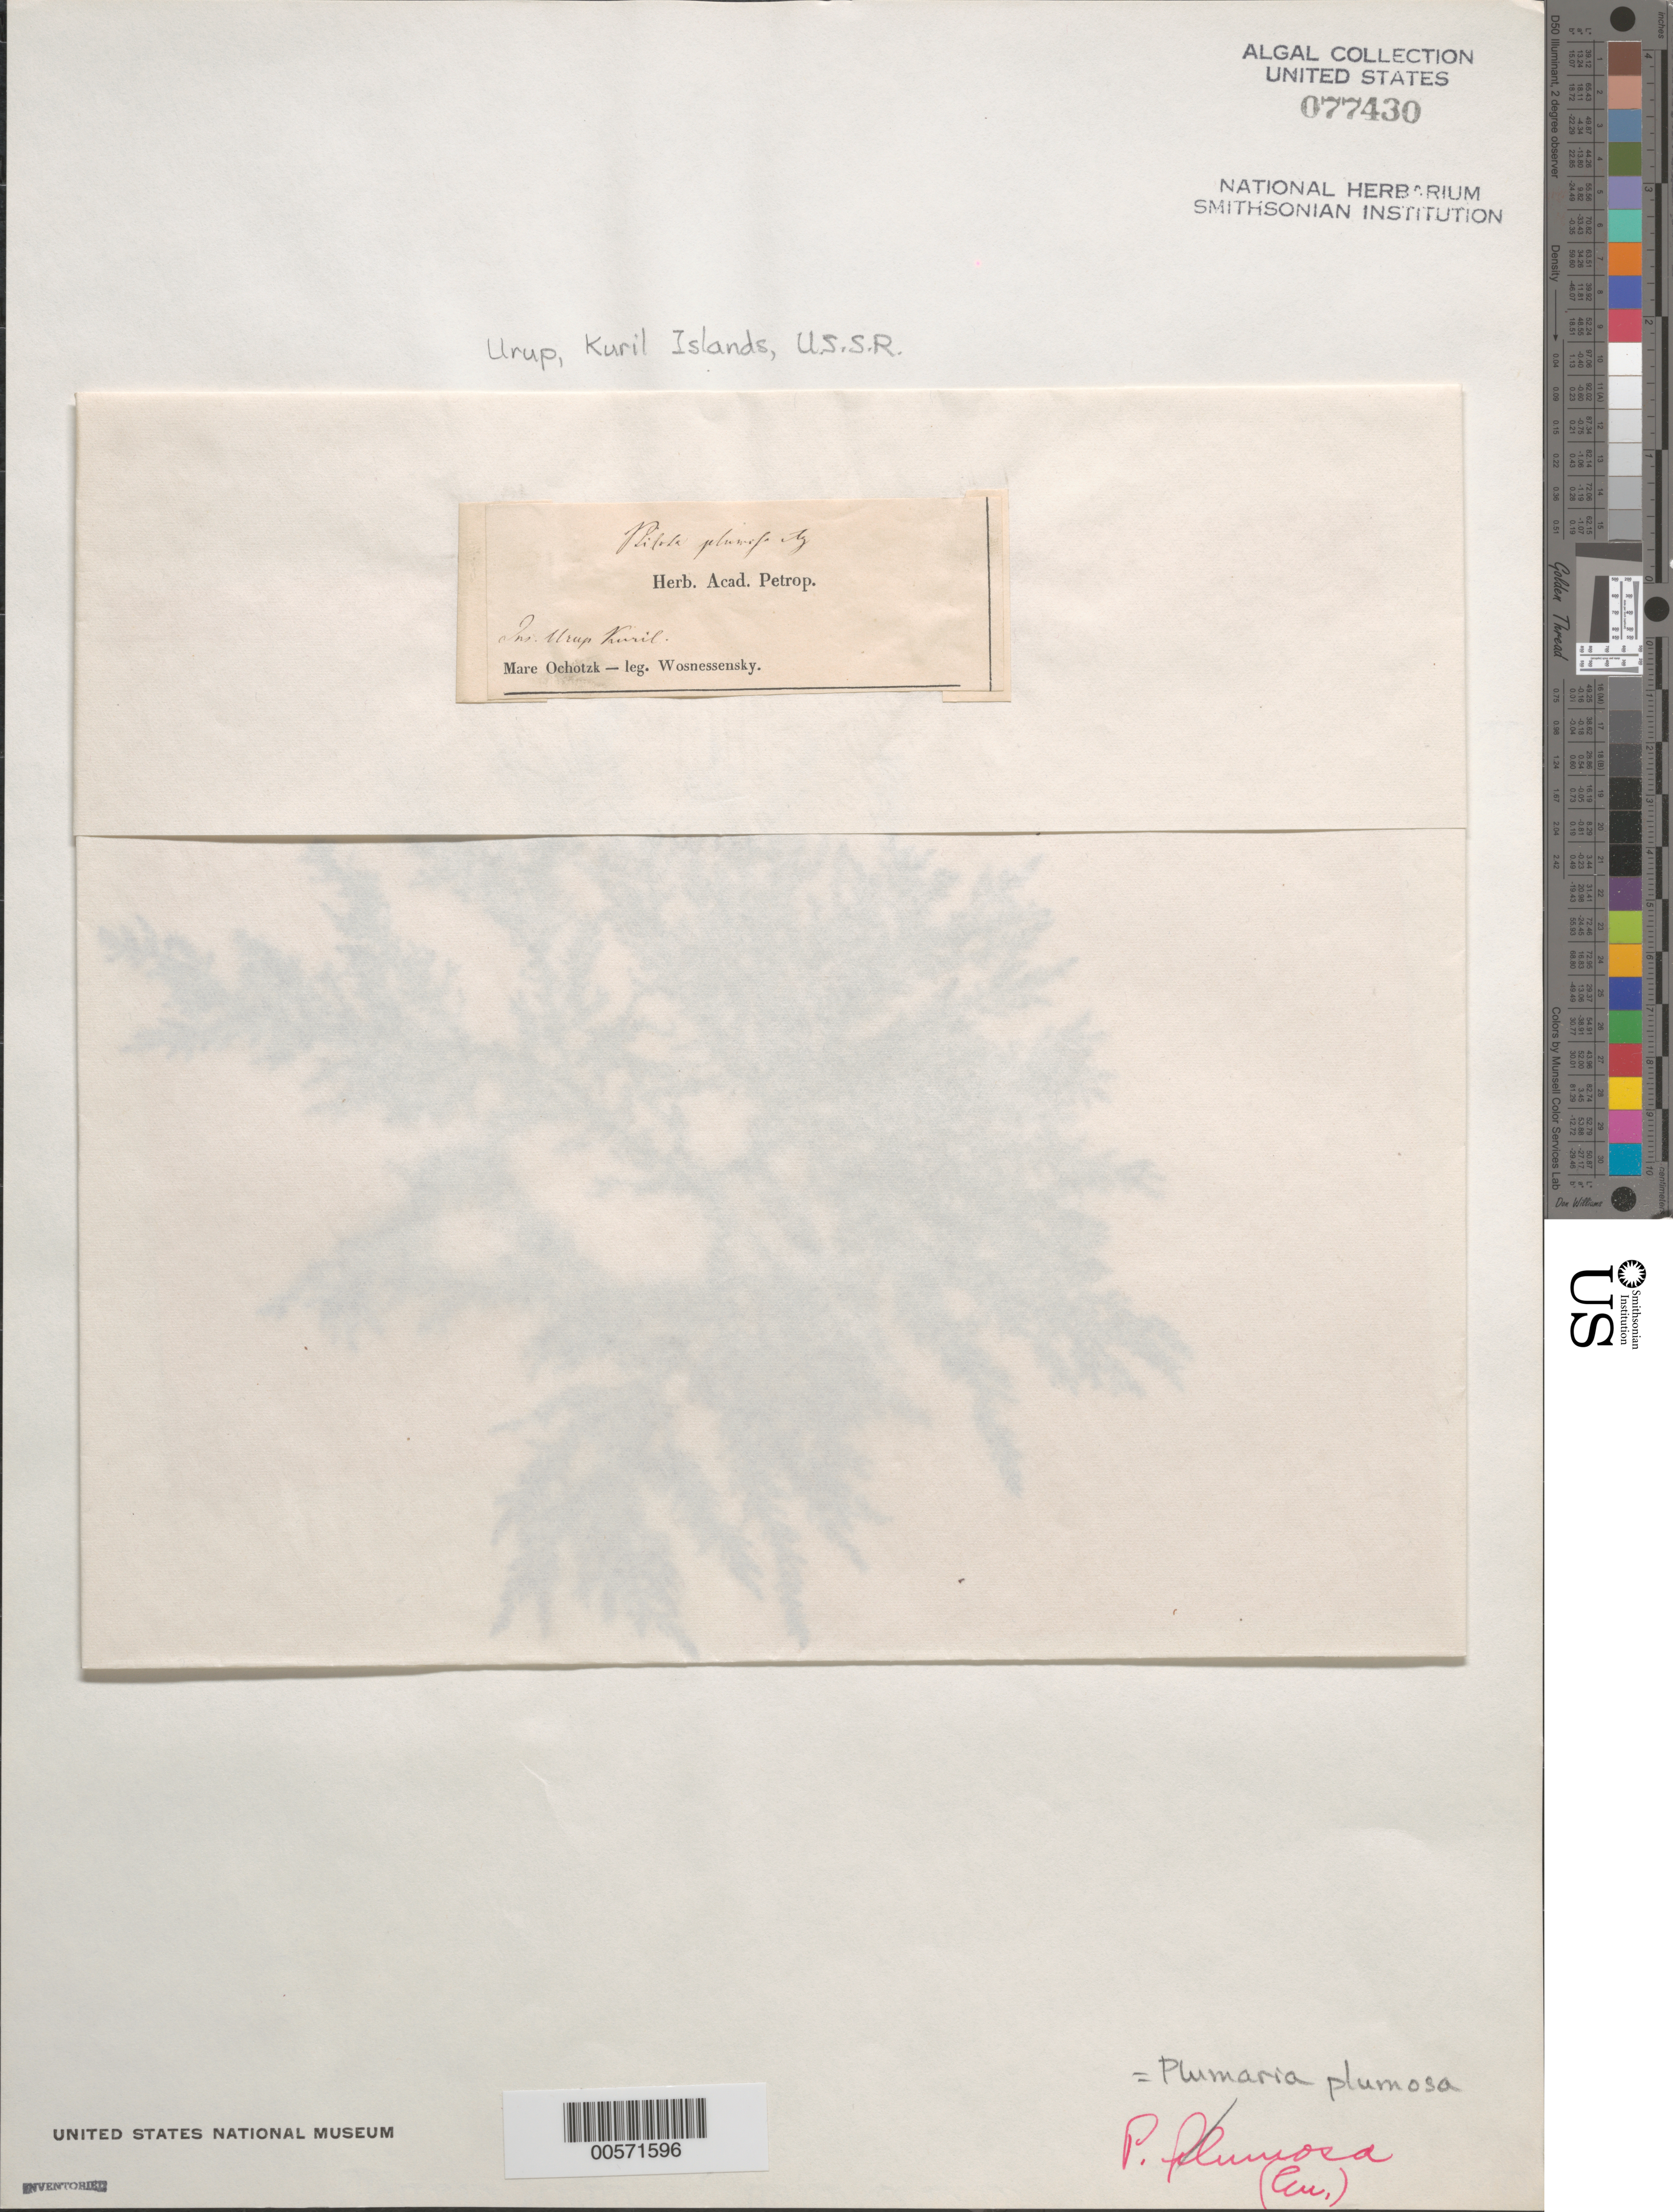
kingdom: Plantae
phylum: Rhodophyta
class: Florideophyceae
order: Ceramiales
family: Wrangeliaceae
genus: Plumaria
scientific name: Plumaria plumosa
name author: (Hudson) Kuntze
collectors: -. Wosnessensky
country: Russian Federation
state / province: Sakhalin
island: Urup Island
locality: Sea of Okhotsk (Mare Ochotzh)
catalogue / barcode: US 77430